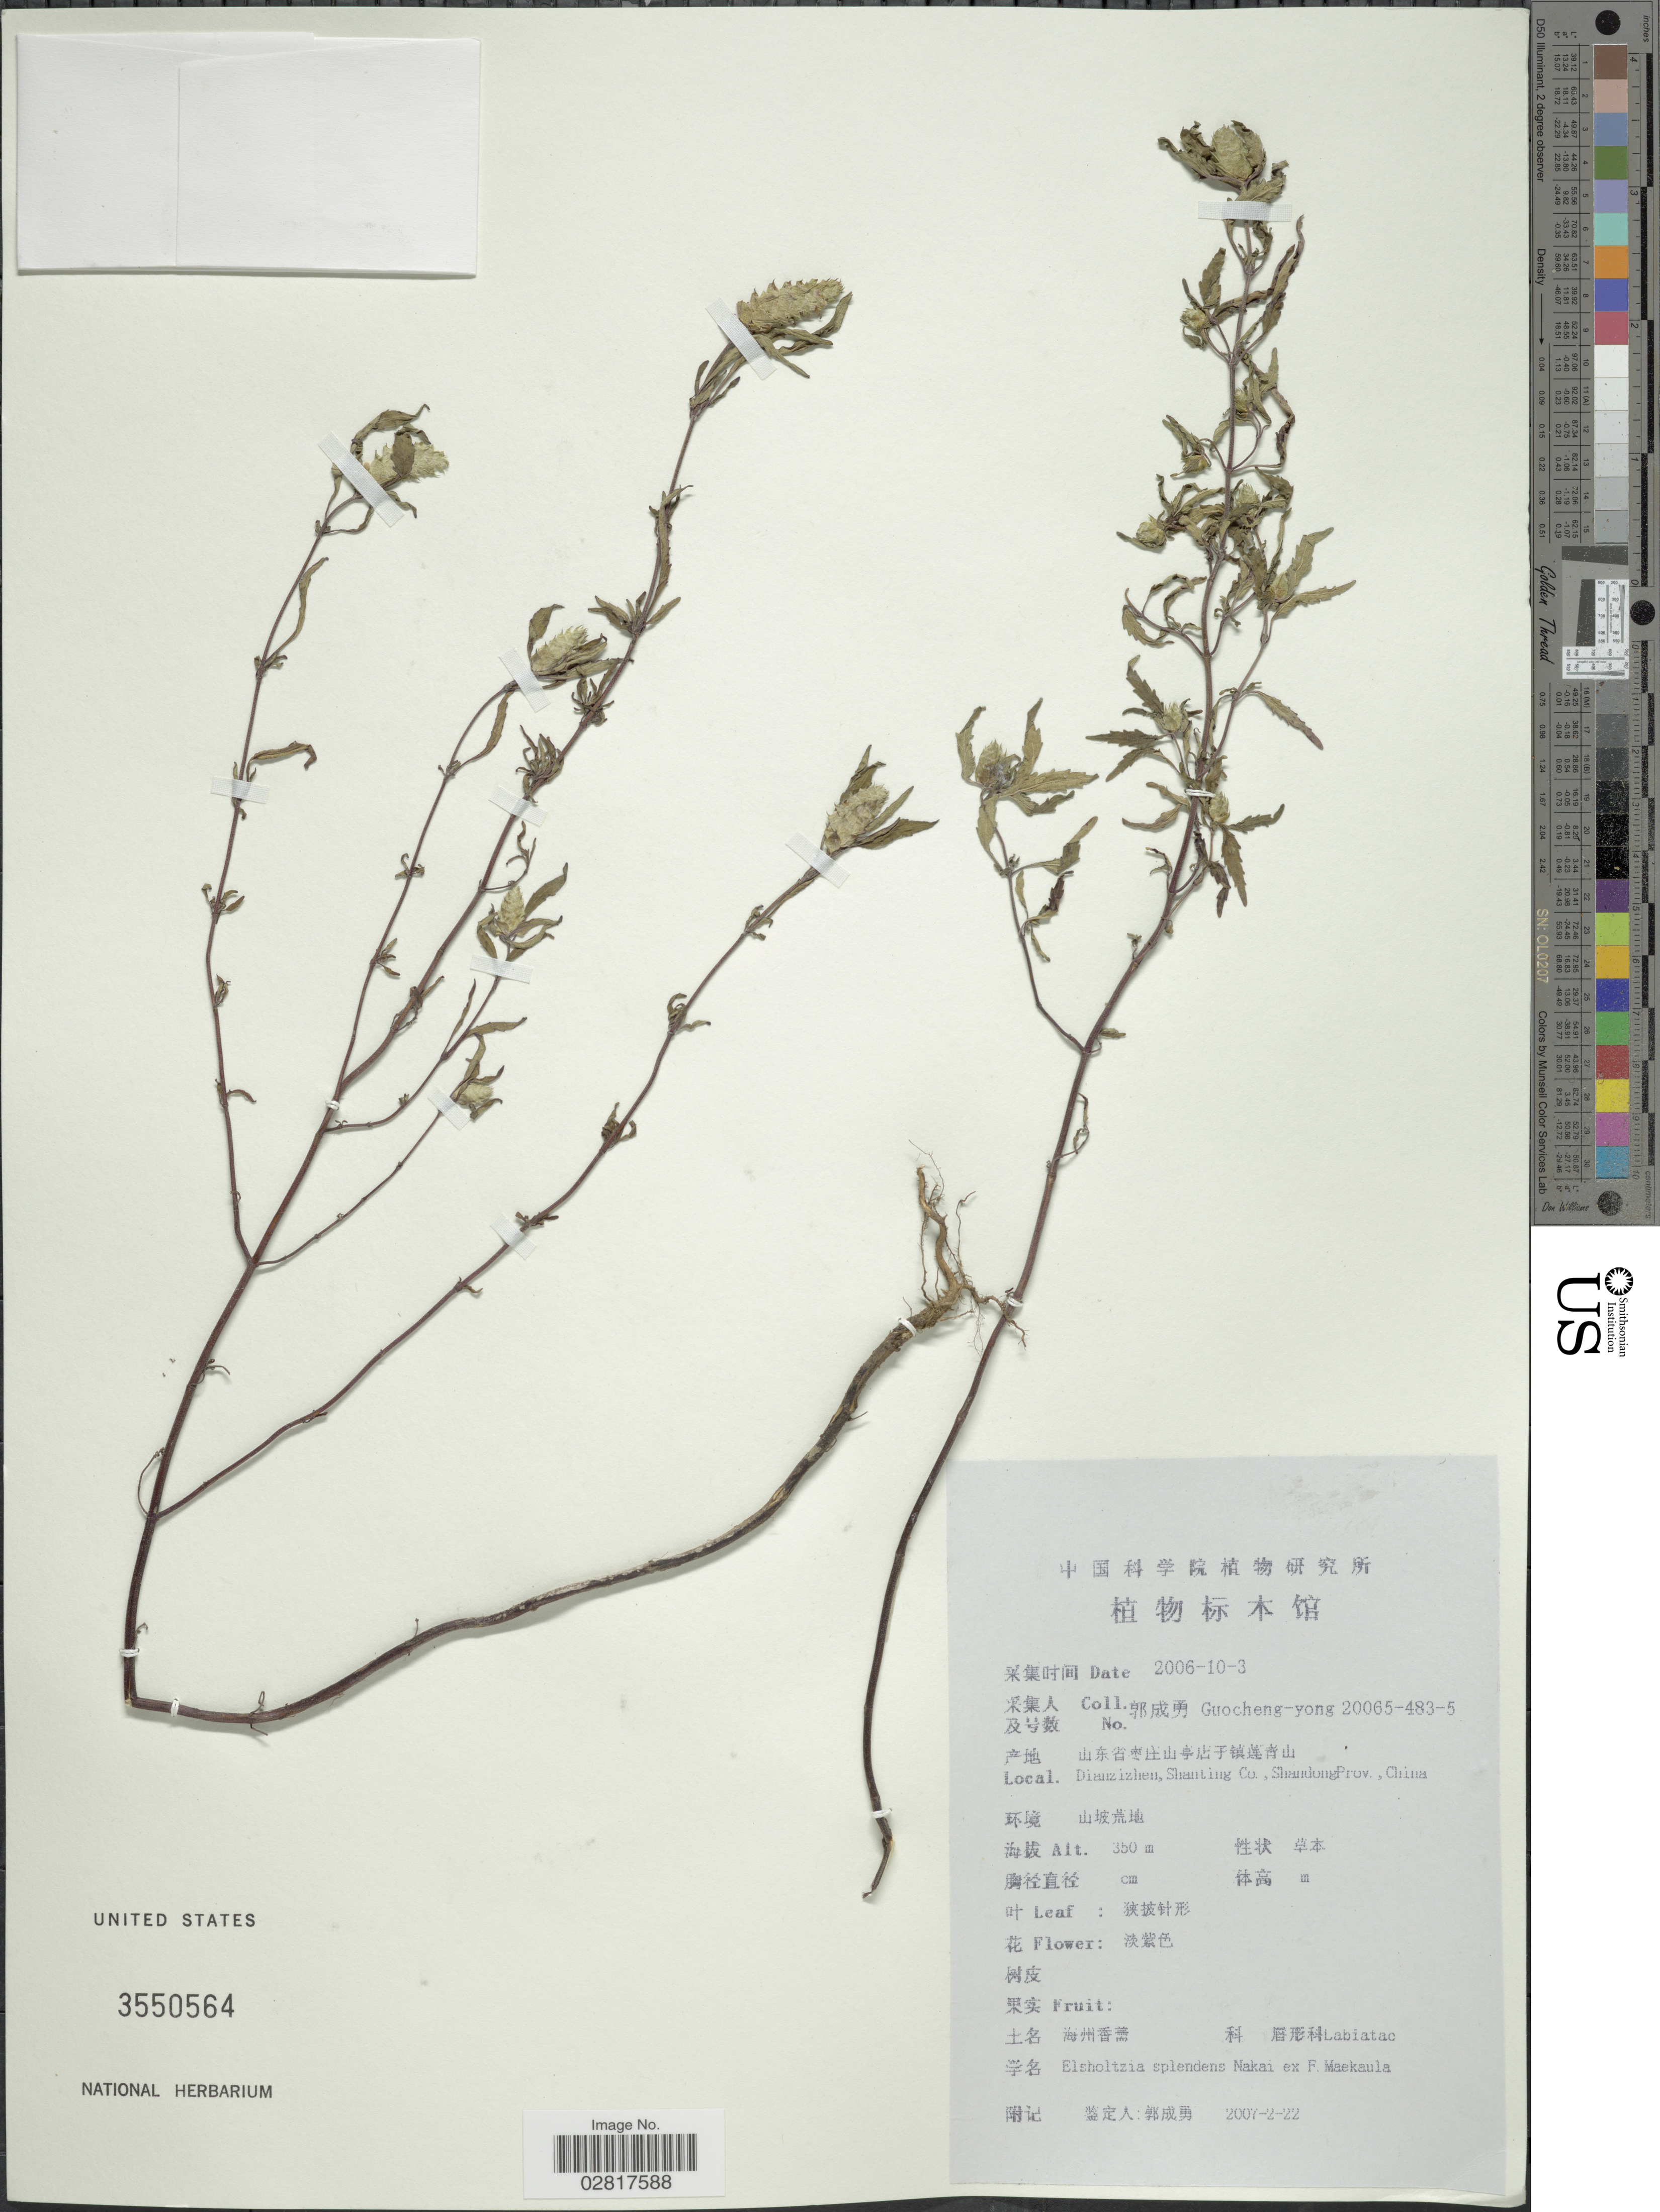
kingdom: Plantae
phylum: Tracheophyta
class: Magnoliopsida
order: Lamiales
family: Lamiaceae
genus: Elsholtzia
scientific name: Elsholtzia splendens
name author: Nakai ex F. Maek.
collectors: Guo cheng-yong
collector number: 20065-483-5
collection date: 2006-10-03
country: China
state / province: Shandong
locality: Dianzizhen, Shanting Co., Shandong Prov.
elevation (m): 350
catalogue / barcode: US 3550564